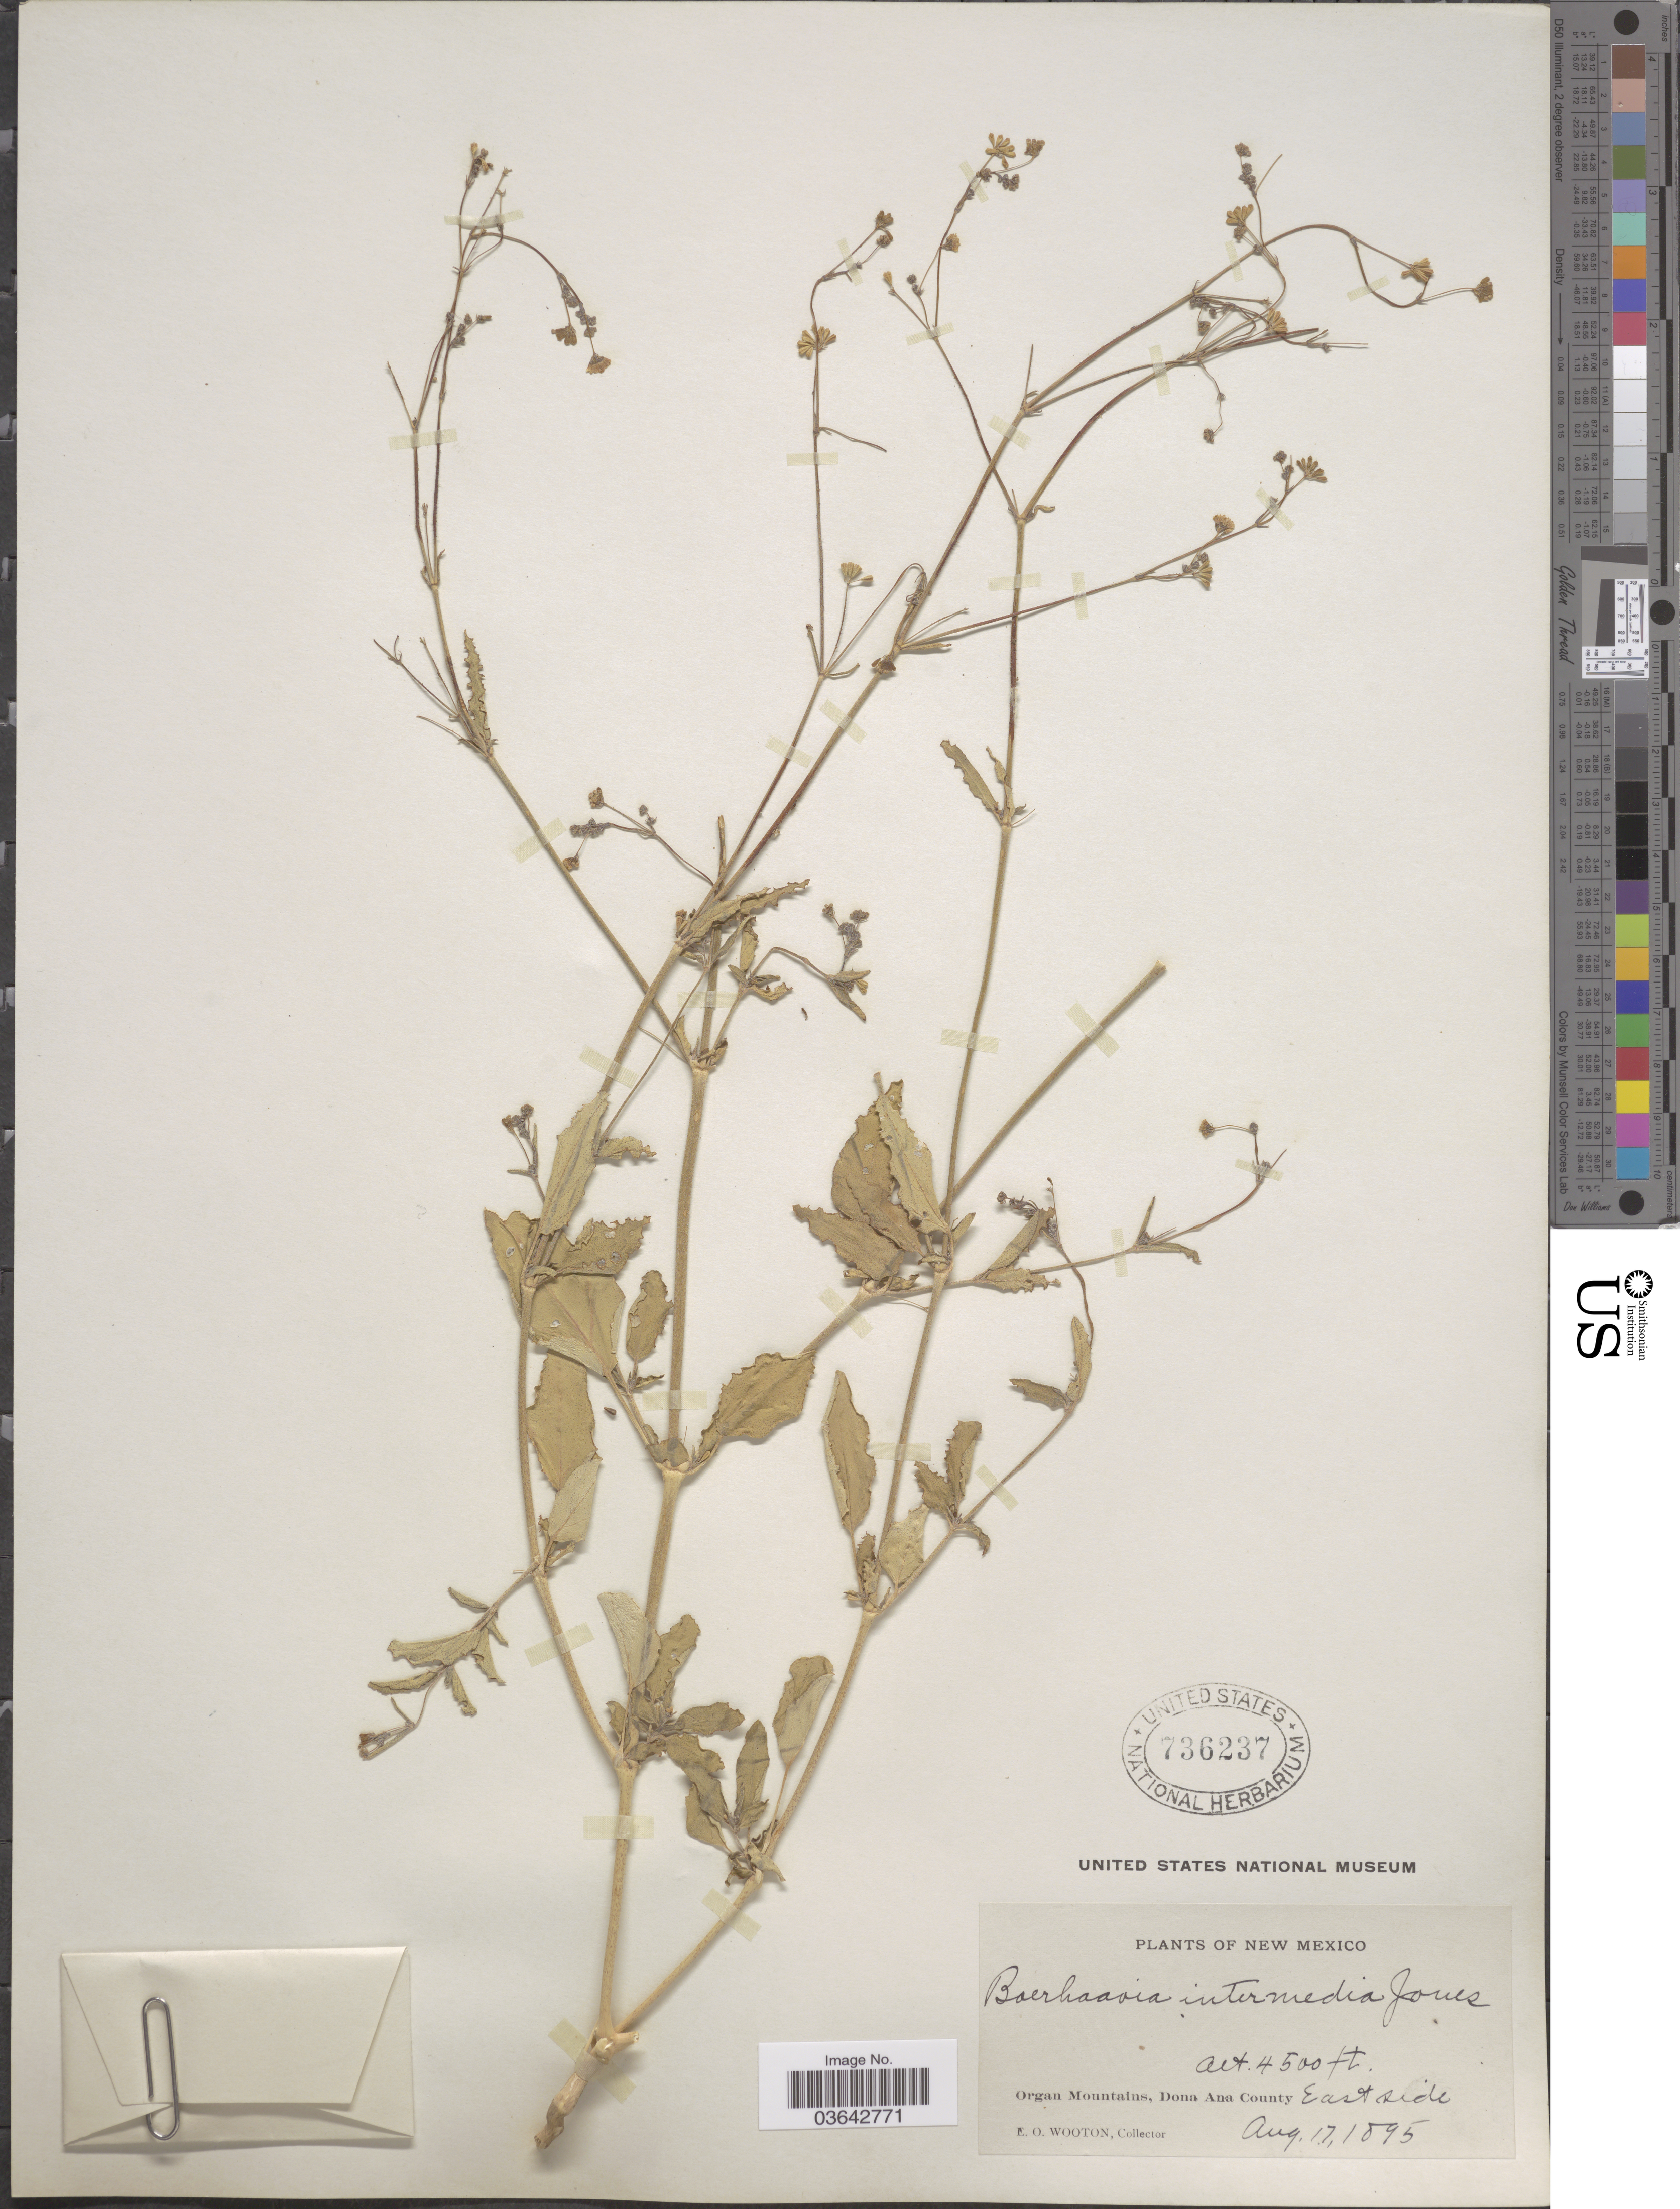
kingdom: Plantae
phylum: Tracheophyta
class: Magnoliopsida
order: Caryophyllales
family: Nyctaginaceae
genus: Boerhavia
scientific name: Boerhavia intermedia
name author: M.E. Jones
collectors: E. O. Wooton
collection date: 1895-08-17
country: United States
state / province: New Mexico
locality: Organ Mountains, Dona Ana County. East side.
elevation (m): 1372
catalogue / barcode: US 736237